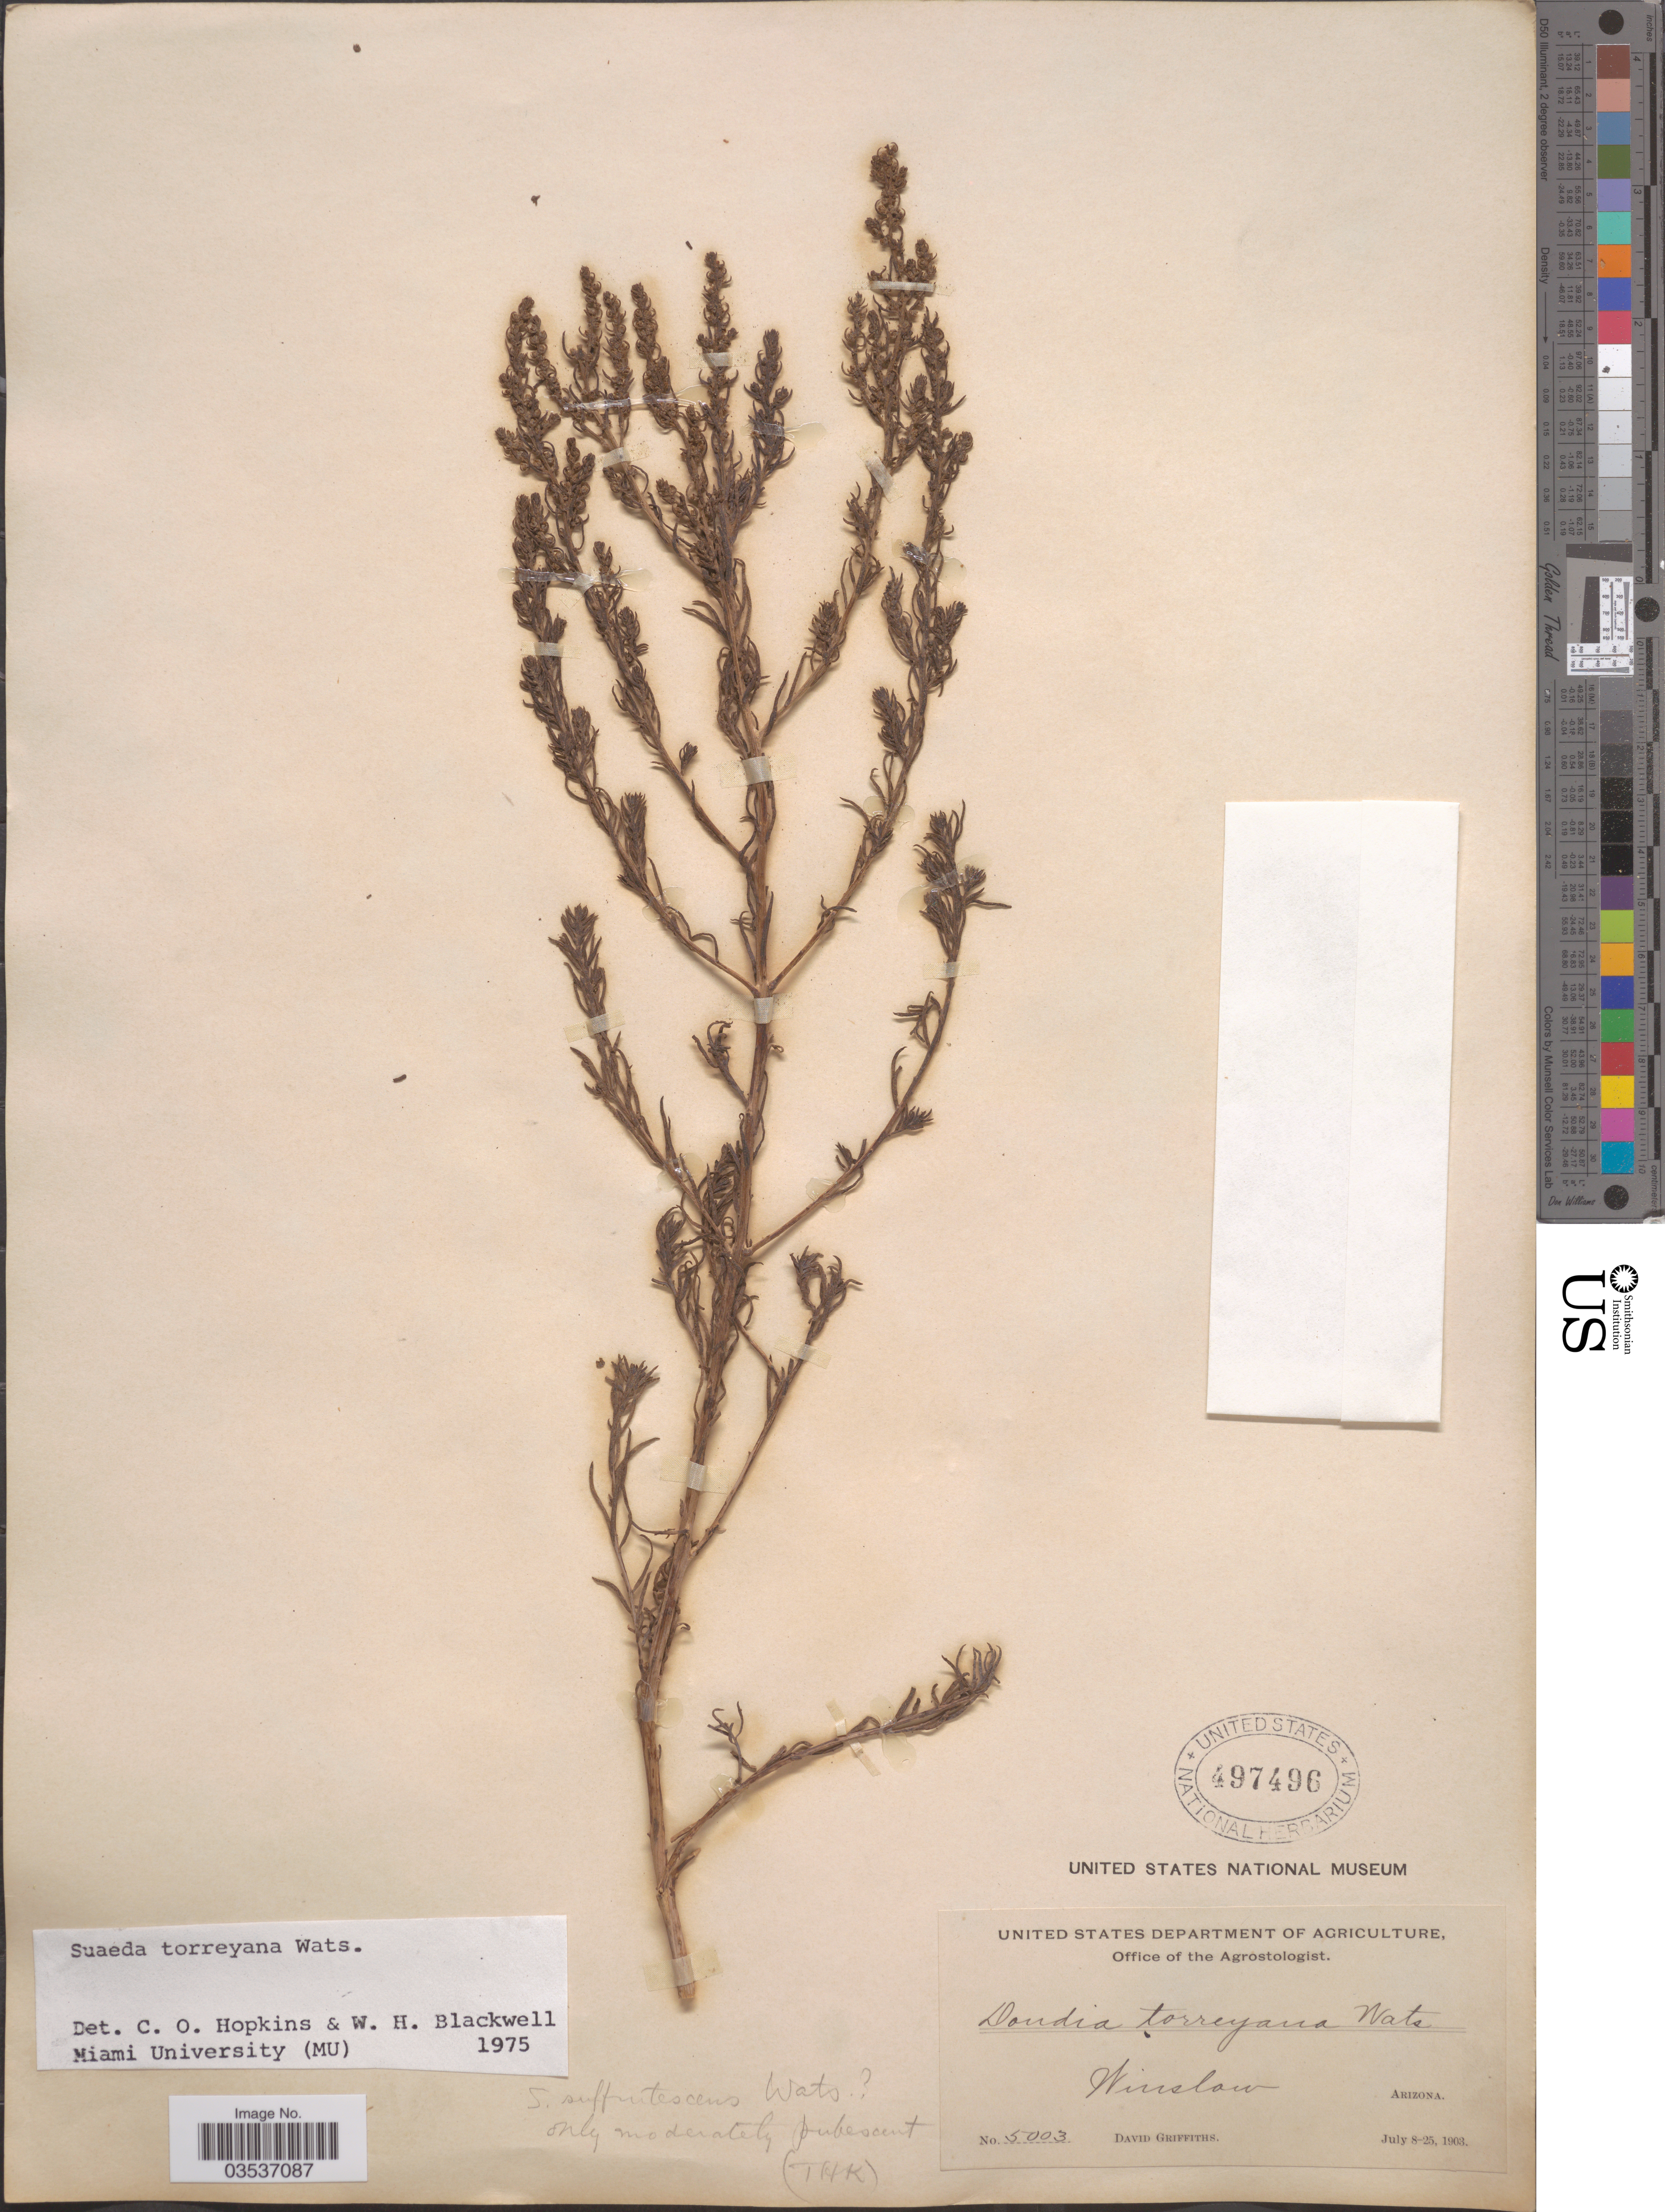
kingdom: Plantae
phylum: Tracheophyta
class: Magnoliopsida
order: Caryophyllales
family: Amaranthaceae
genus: Suaeda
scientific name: Suaeda torreyana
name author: S. Watson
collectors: D. Griffiths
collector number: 5003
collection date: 1903-07-08/1903-07-25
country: United States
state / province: Arizona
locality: Winslow.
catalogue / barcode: US 497496